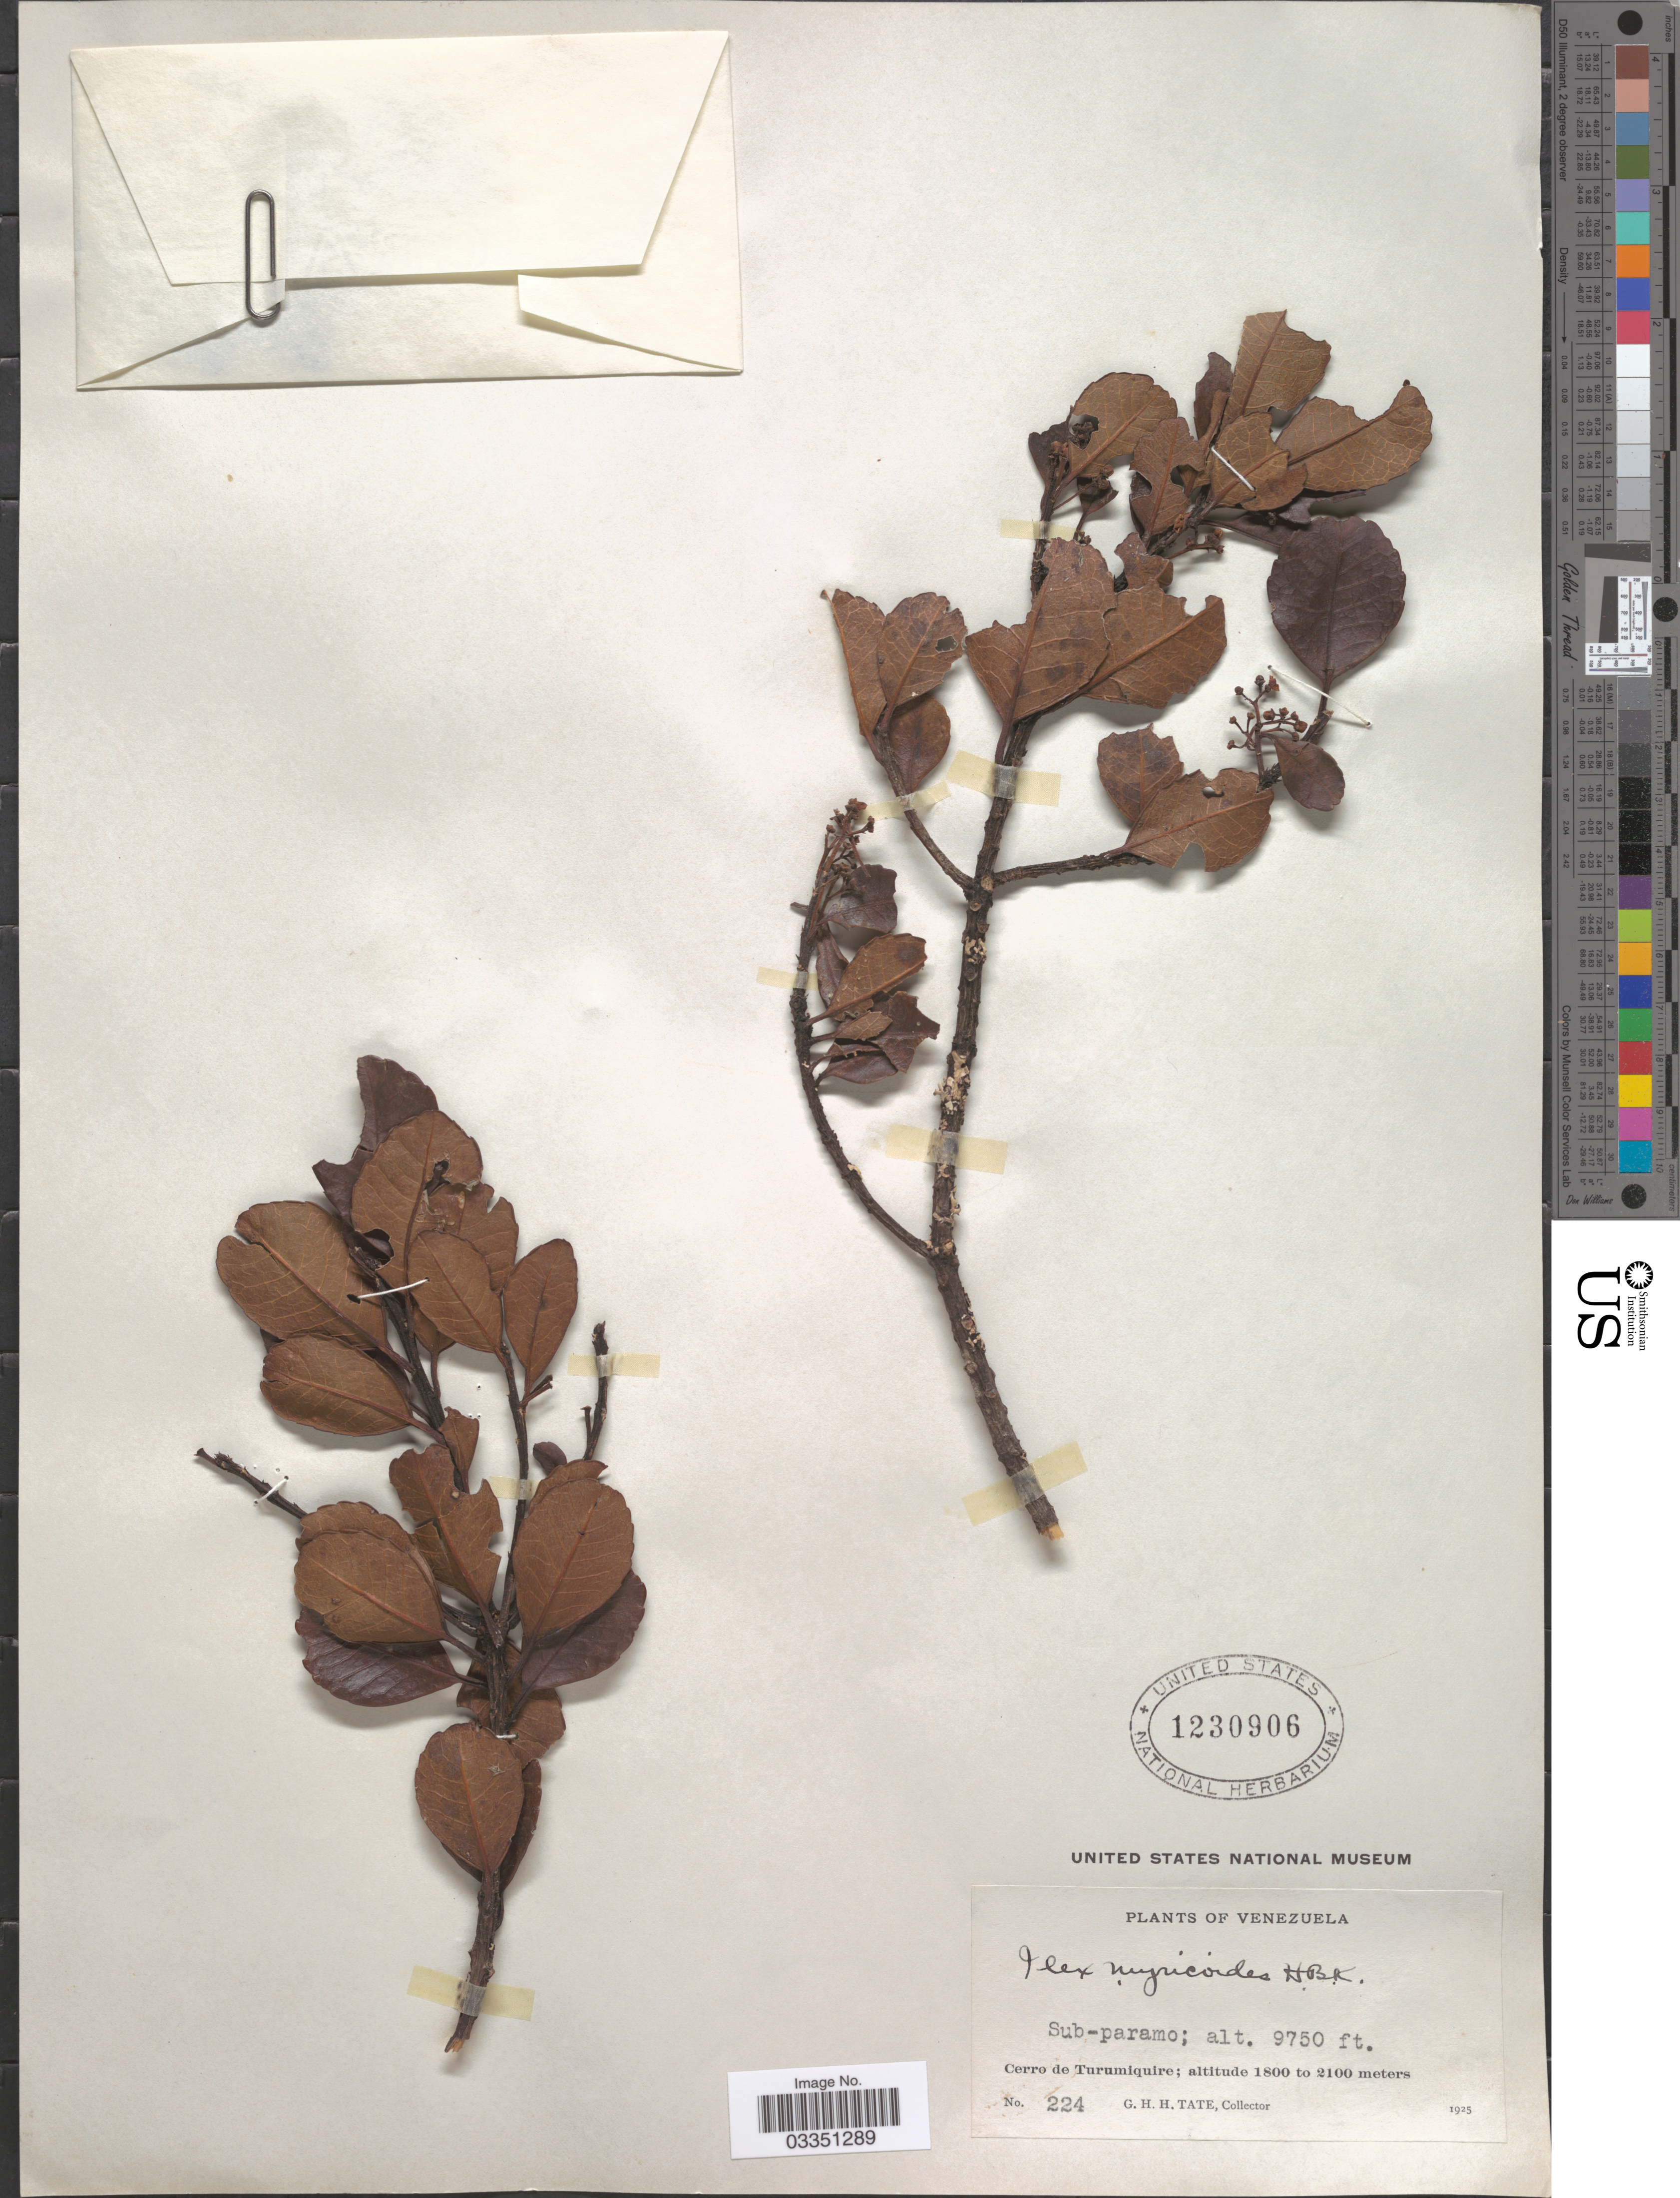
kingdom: Plantae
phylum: Tracheophyta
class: Magnoliopsida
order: Aquifoliales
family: Aquifoliaceae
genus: Ilex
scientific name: Ilex naiguatina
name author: Loes.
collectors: G. H. H.Tate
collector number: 224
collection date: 1925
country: Venezuela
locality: Cerro de Turumiquire.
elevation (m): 1800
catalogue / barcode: US 1230906